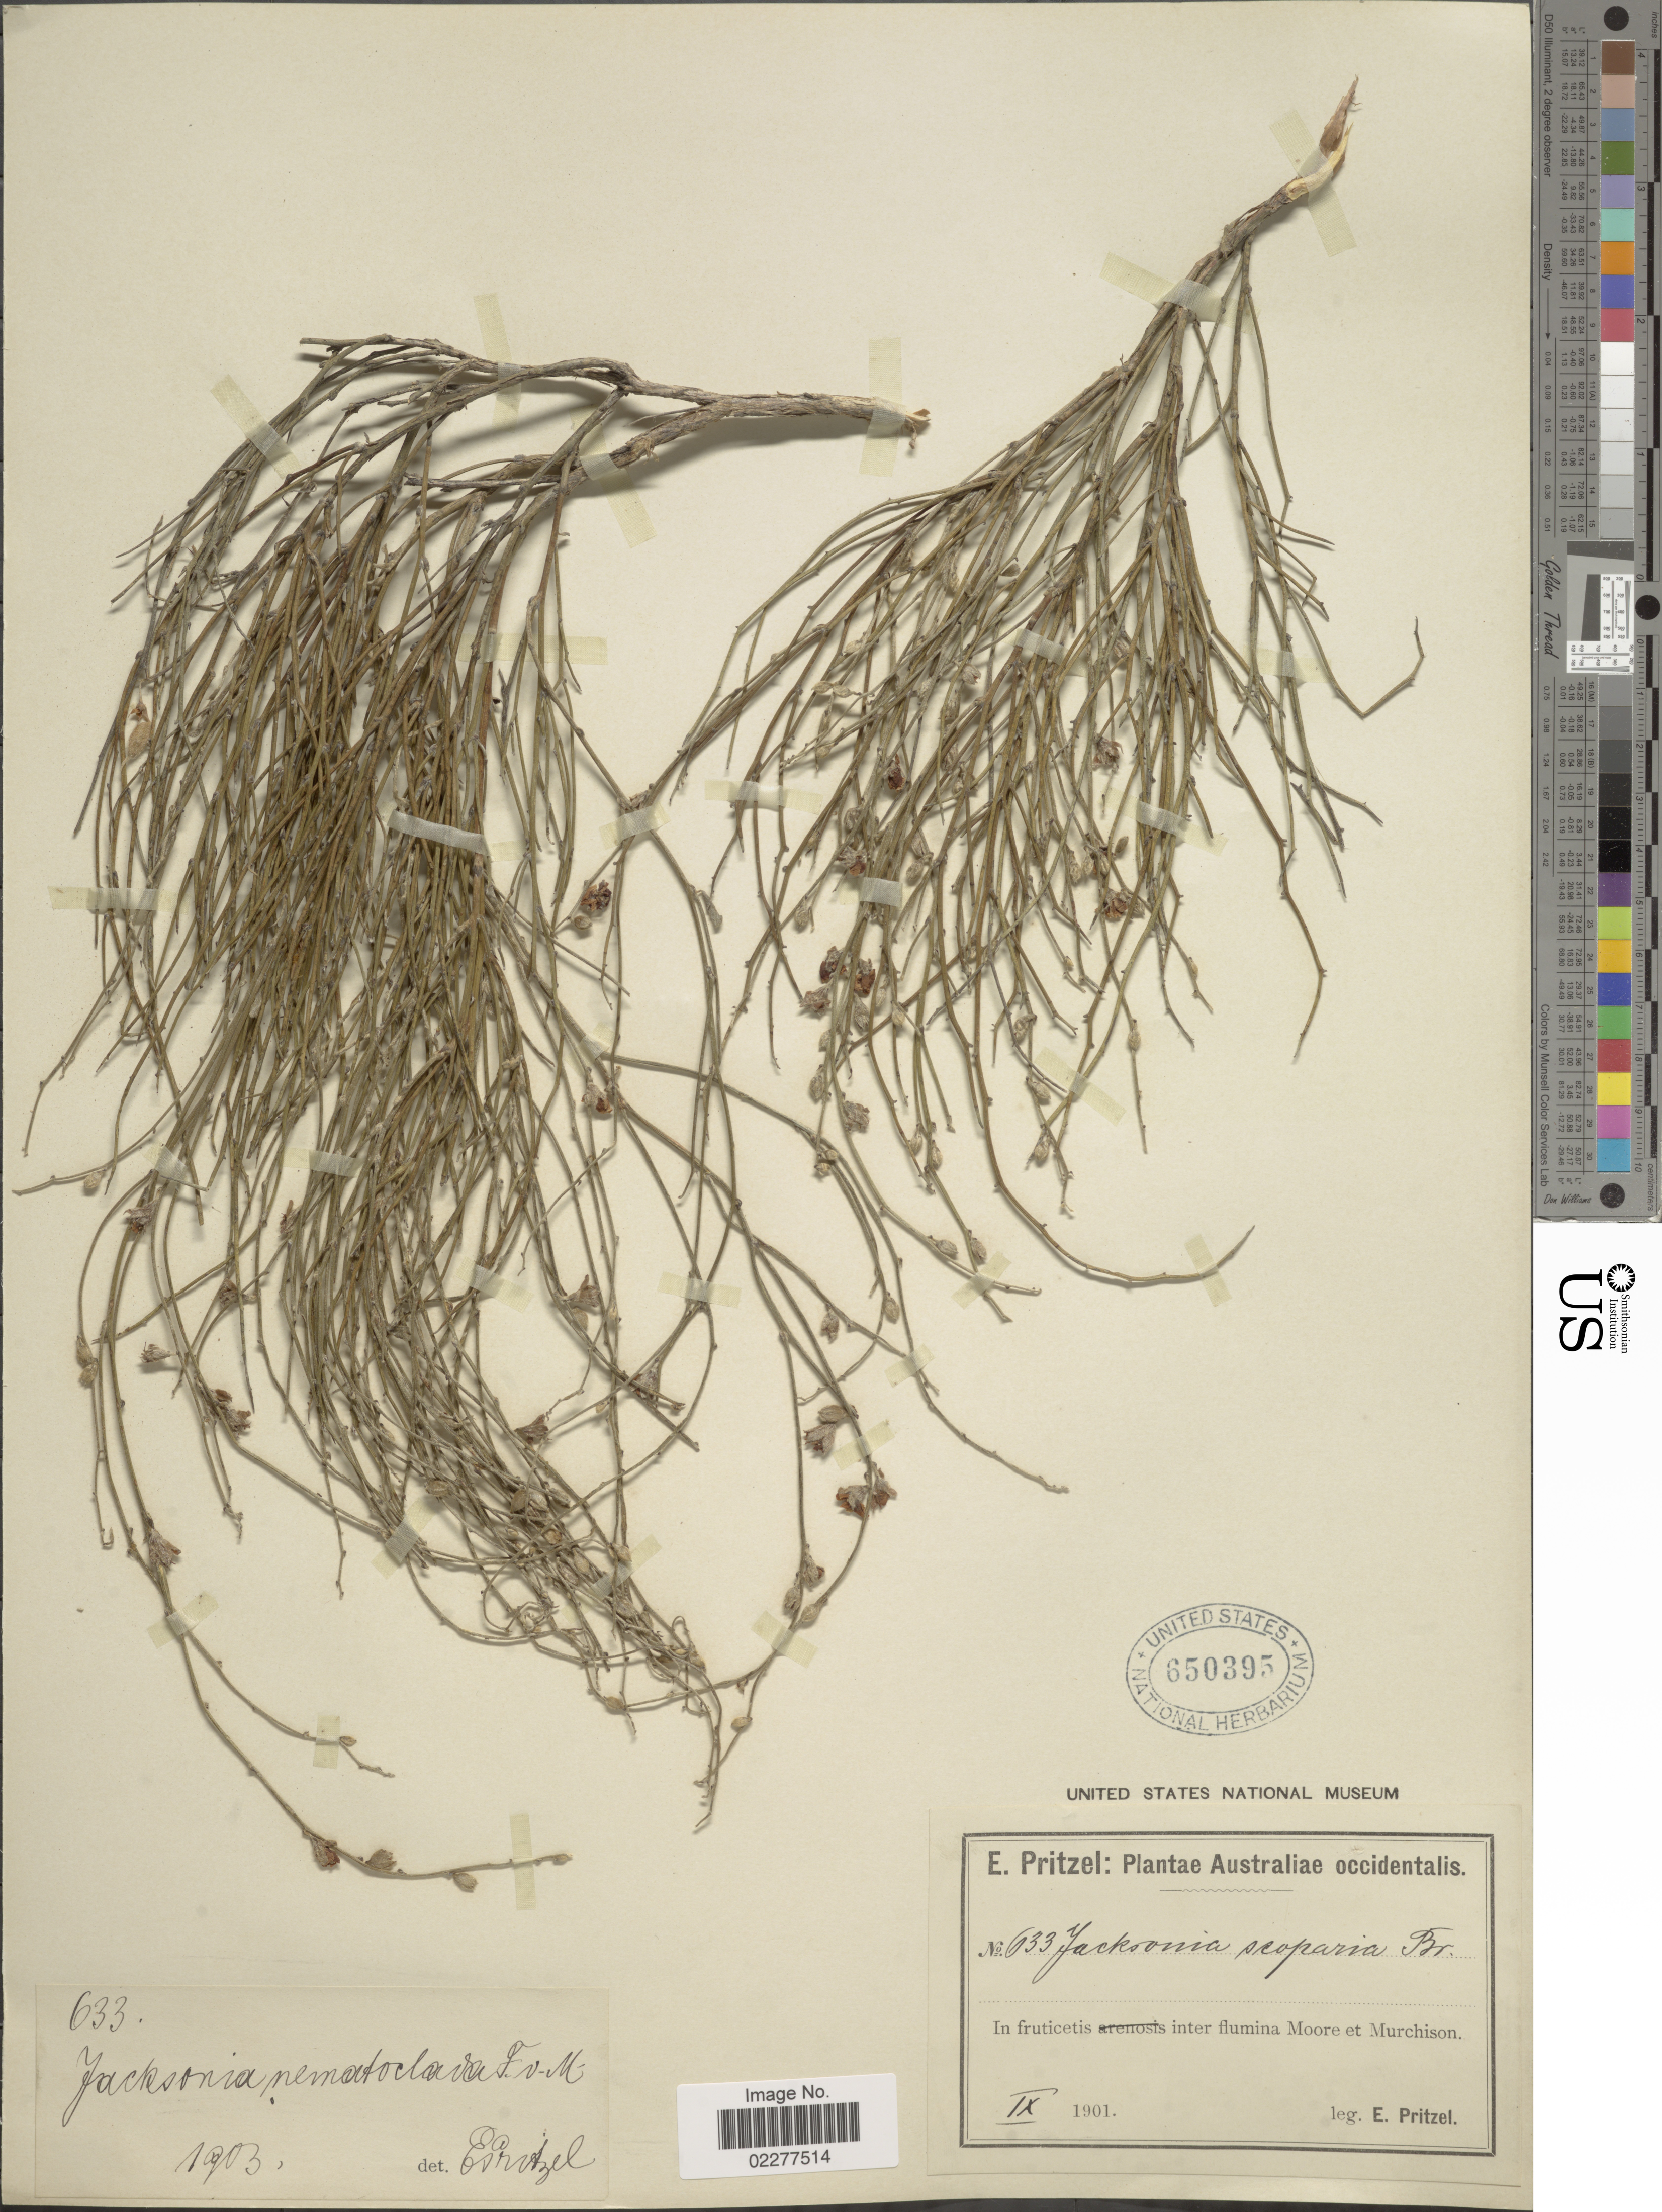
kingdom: Plantae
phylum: Tracheophyta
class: Magnoliopsida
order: Fabales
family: Fabaceae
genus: Jacksonia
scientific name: Jacksonia nematoclada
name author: F. Muell.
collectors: E. G. Pritzel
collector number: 6337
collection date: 1901-09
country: Australia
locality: Australiae occidentalis, In fruticetis inter flumina Moore er Murchison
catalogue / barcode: US 650395